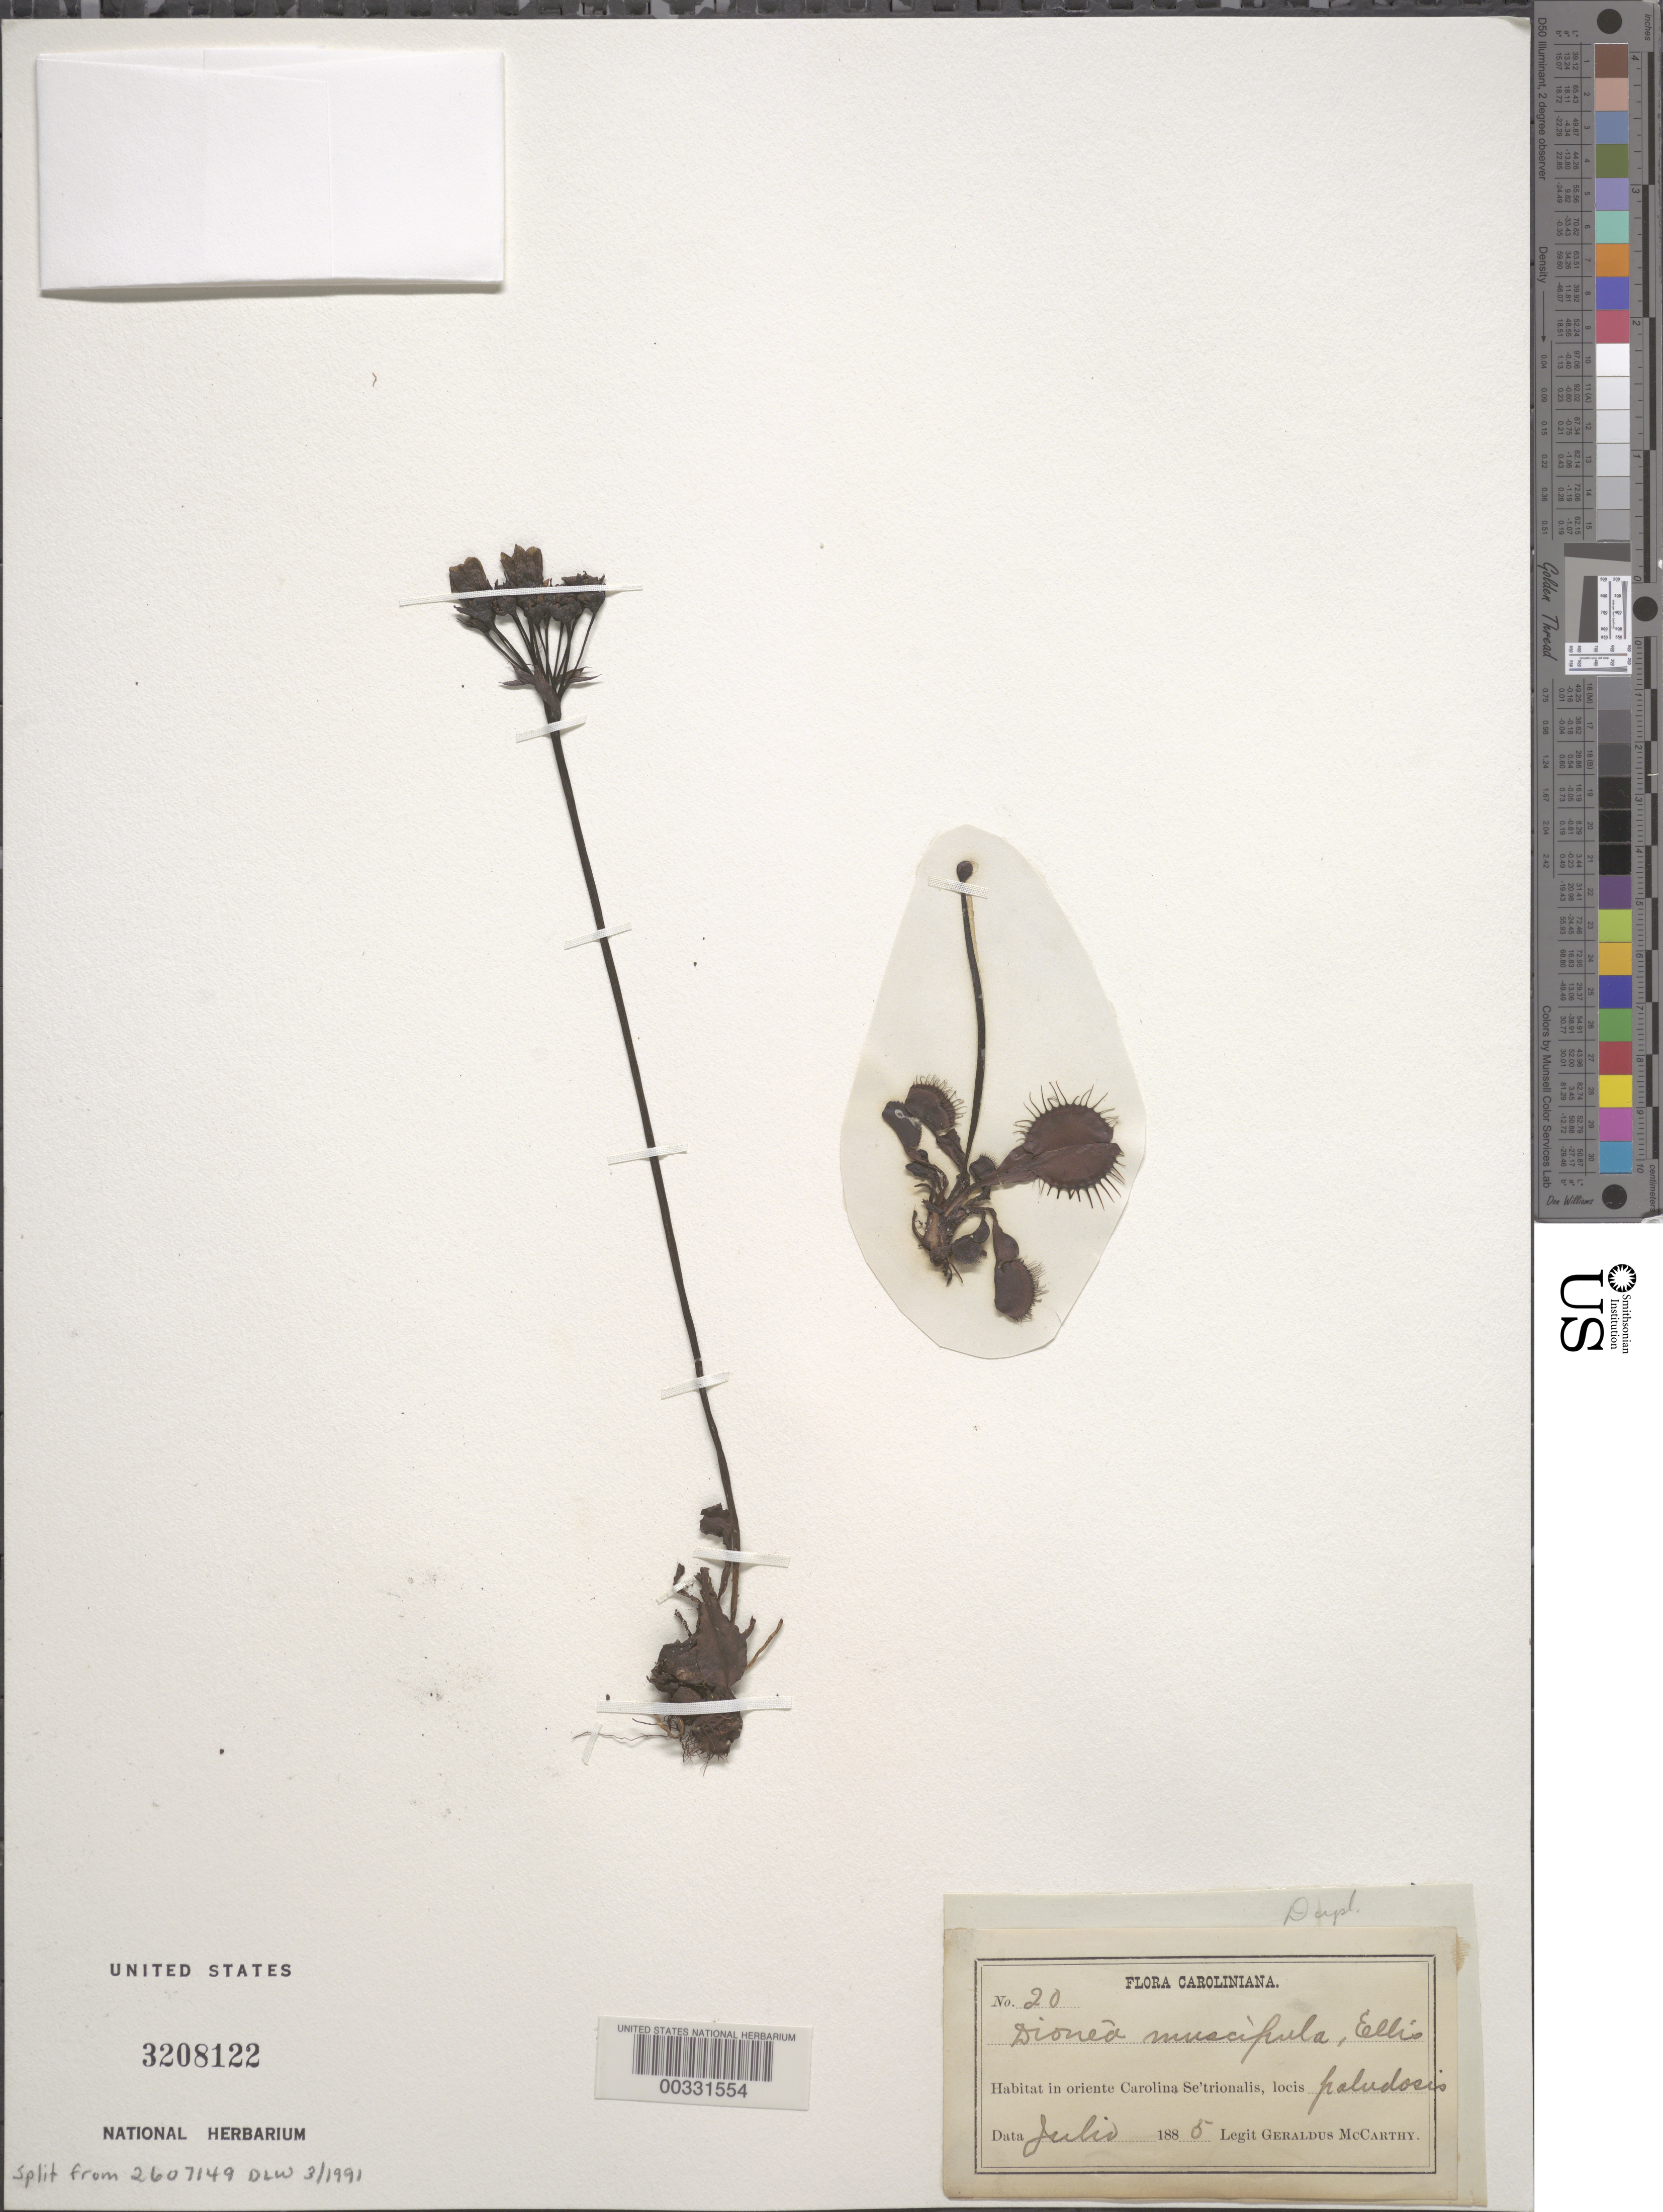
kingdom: Plantae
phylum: Tracheophyta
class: Magnoliopsida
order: Caryophyllales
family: Droseraceae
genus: Dionaea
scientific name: Dionaea muscipula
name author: J. Ellis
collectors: G. McCarthy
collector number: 20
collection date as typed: Jul 1885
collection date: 1885-07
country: United States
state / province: North Carolina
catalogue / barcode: US 3208122